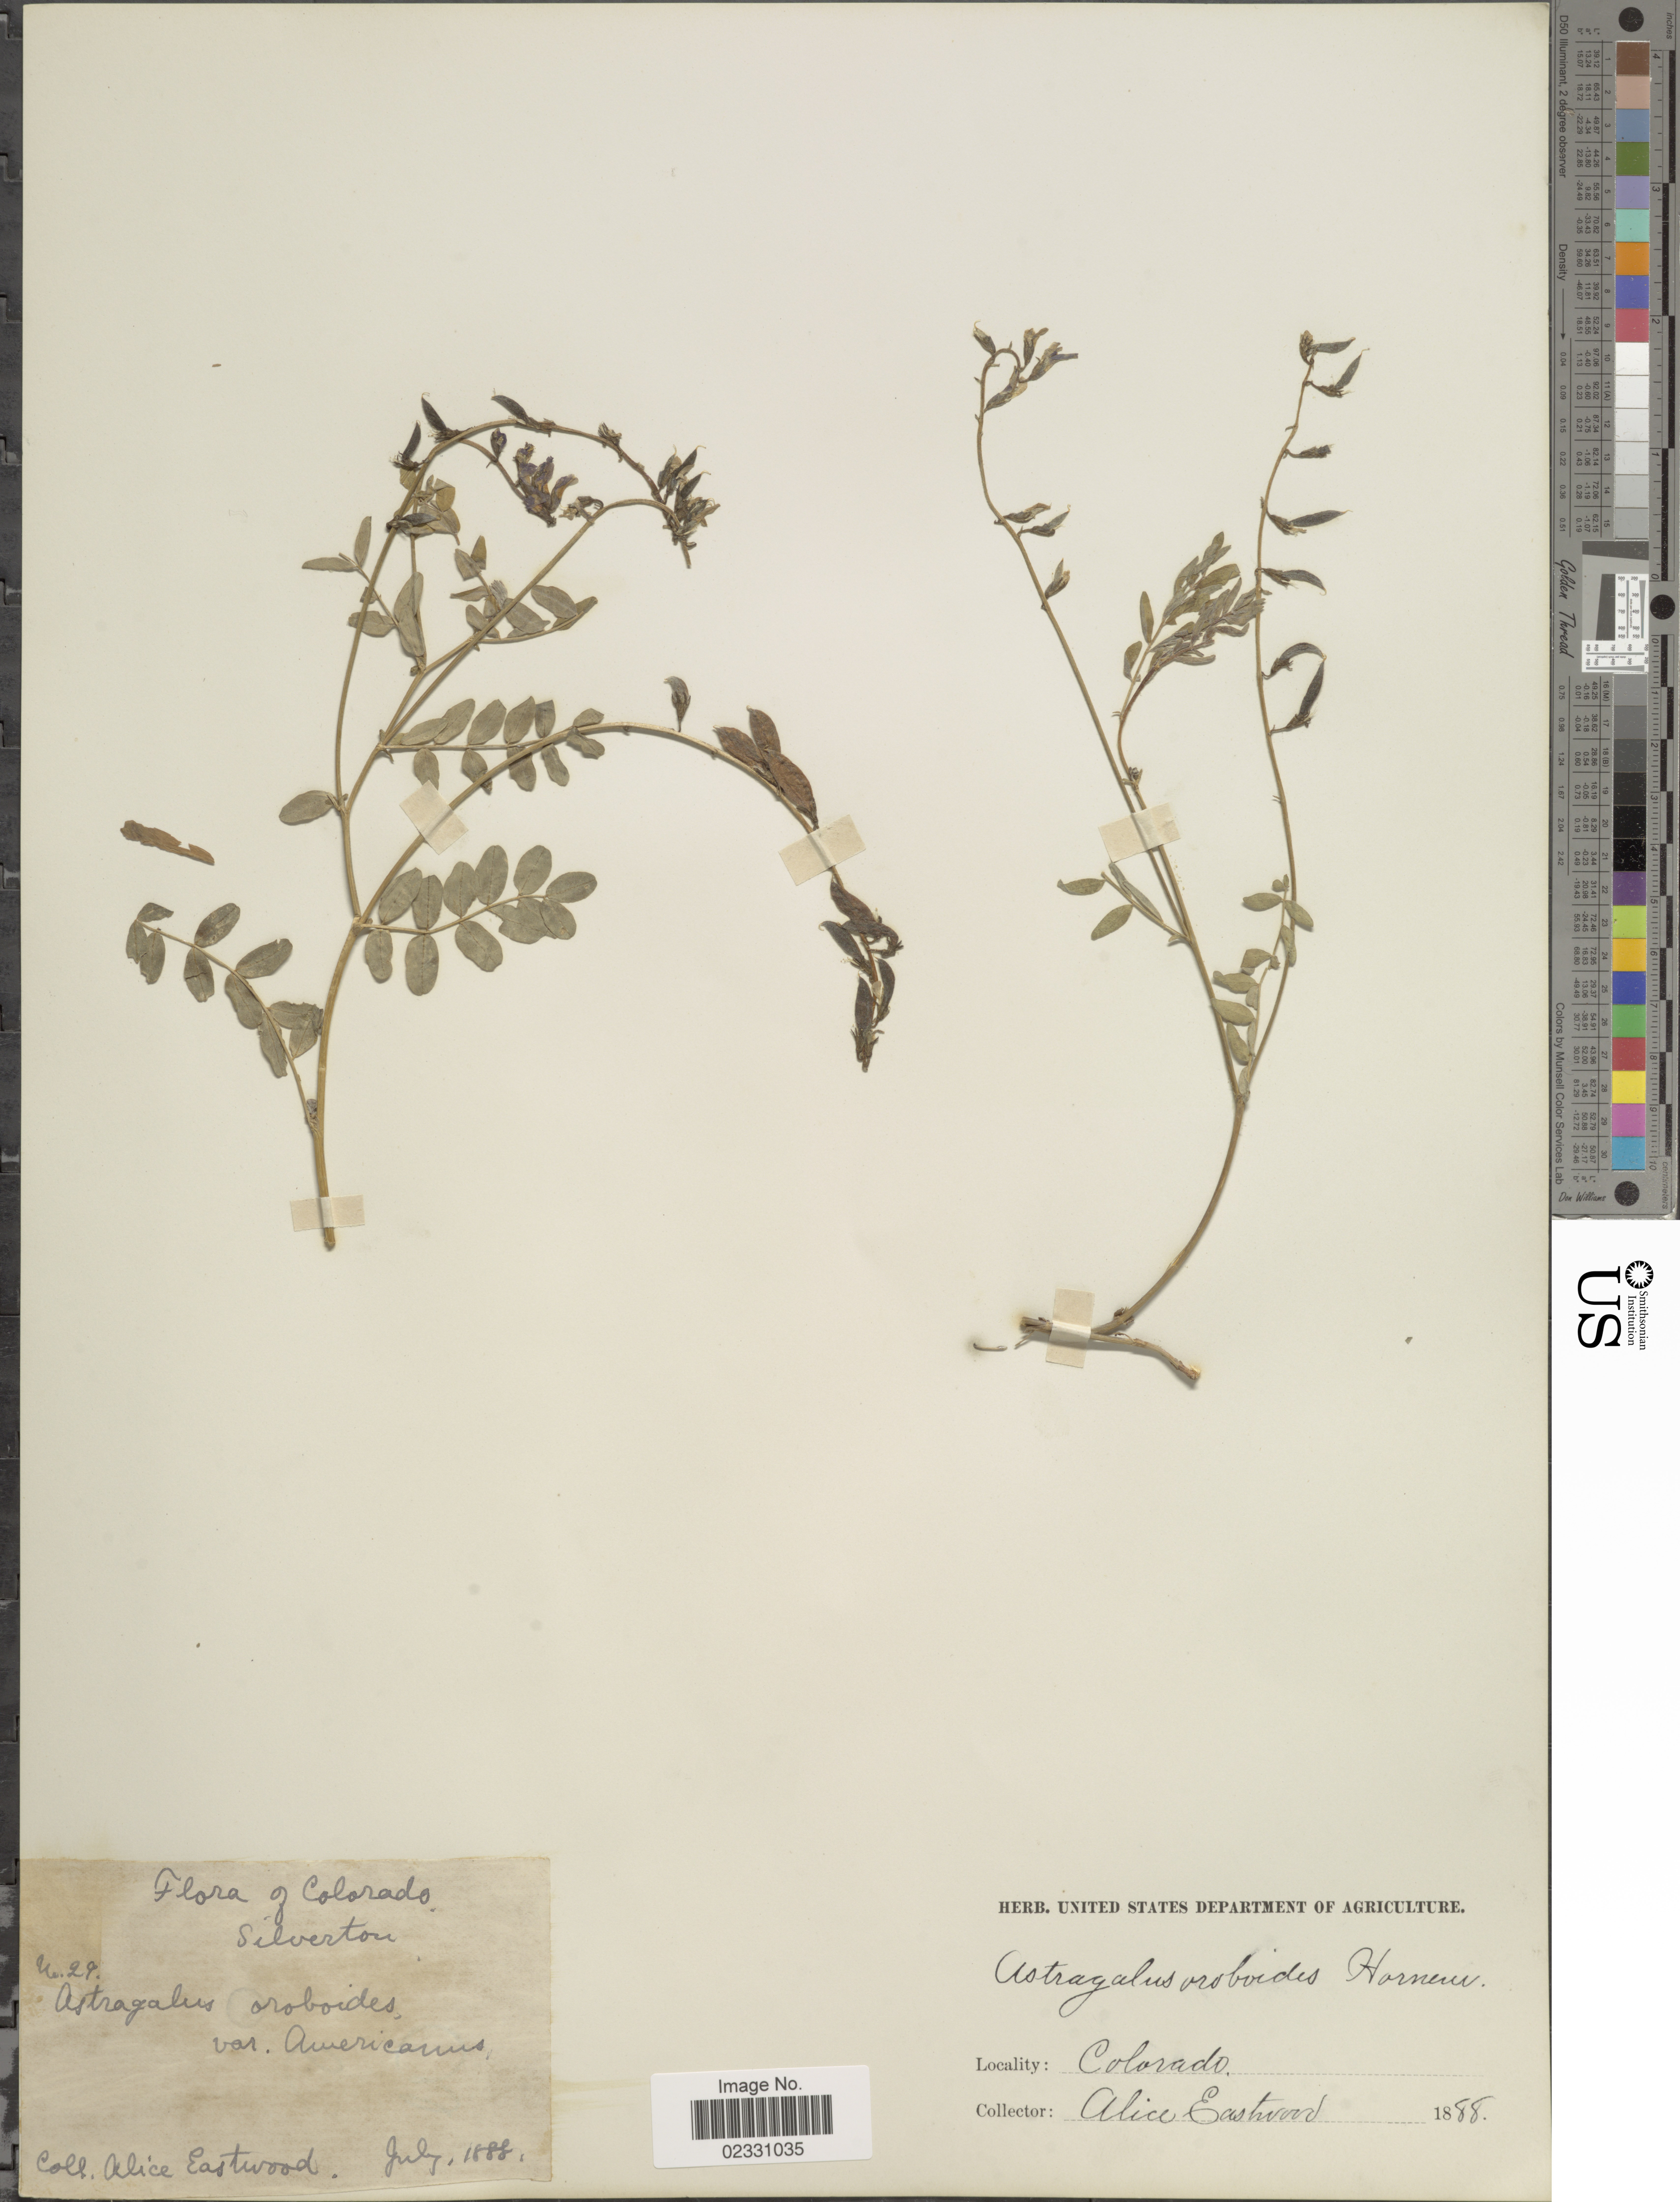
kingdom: Plantae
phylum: Tracheophyta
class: Magnoliopsida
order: Fabales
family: Fabaceae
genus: Astragalus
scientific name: Astragalus oroboides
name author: Hornem.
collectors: A. Eastwood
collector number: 29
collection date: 1888-07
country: United States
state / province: Colorado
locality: Silverton